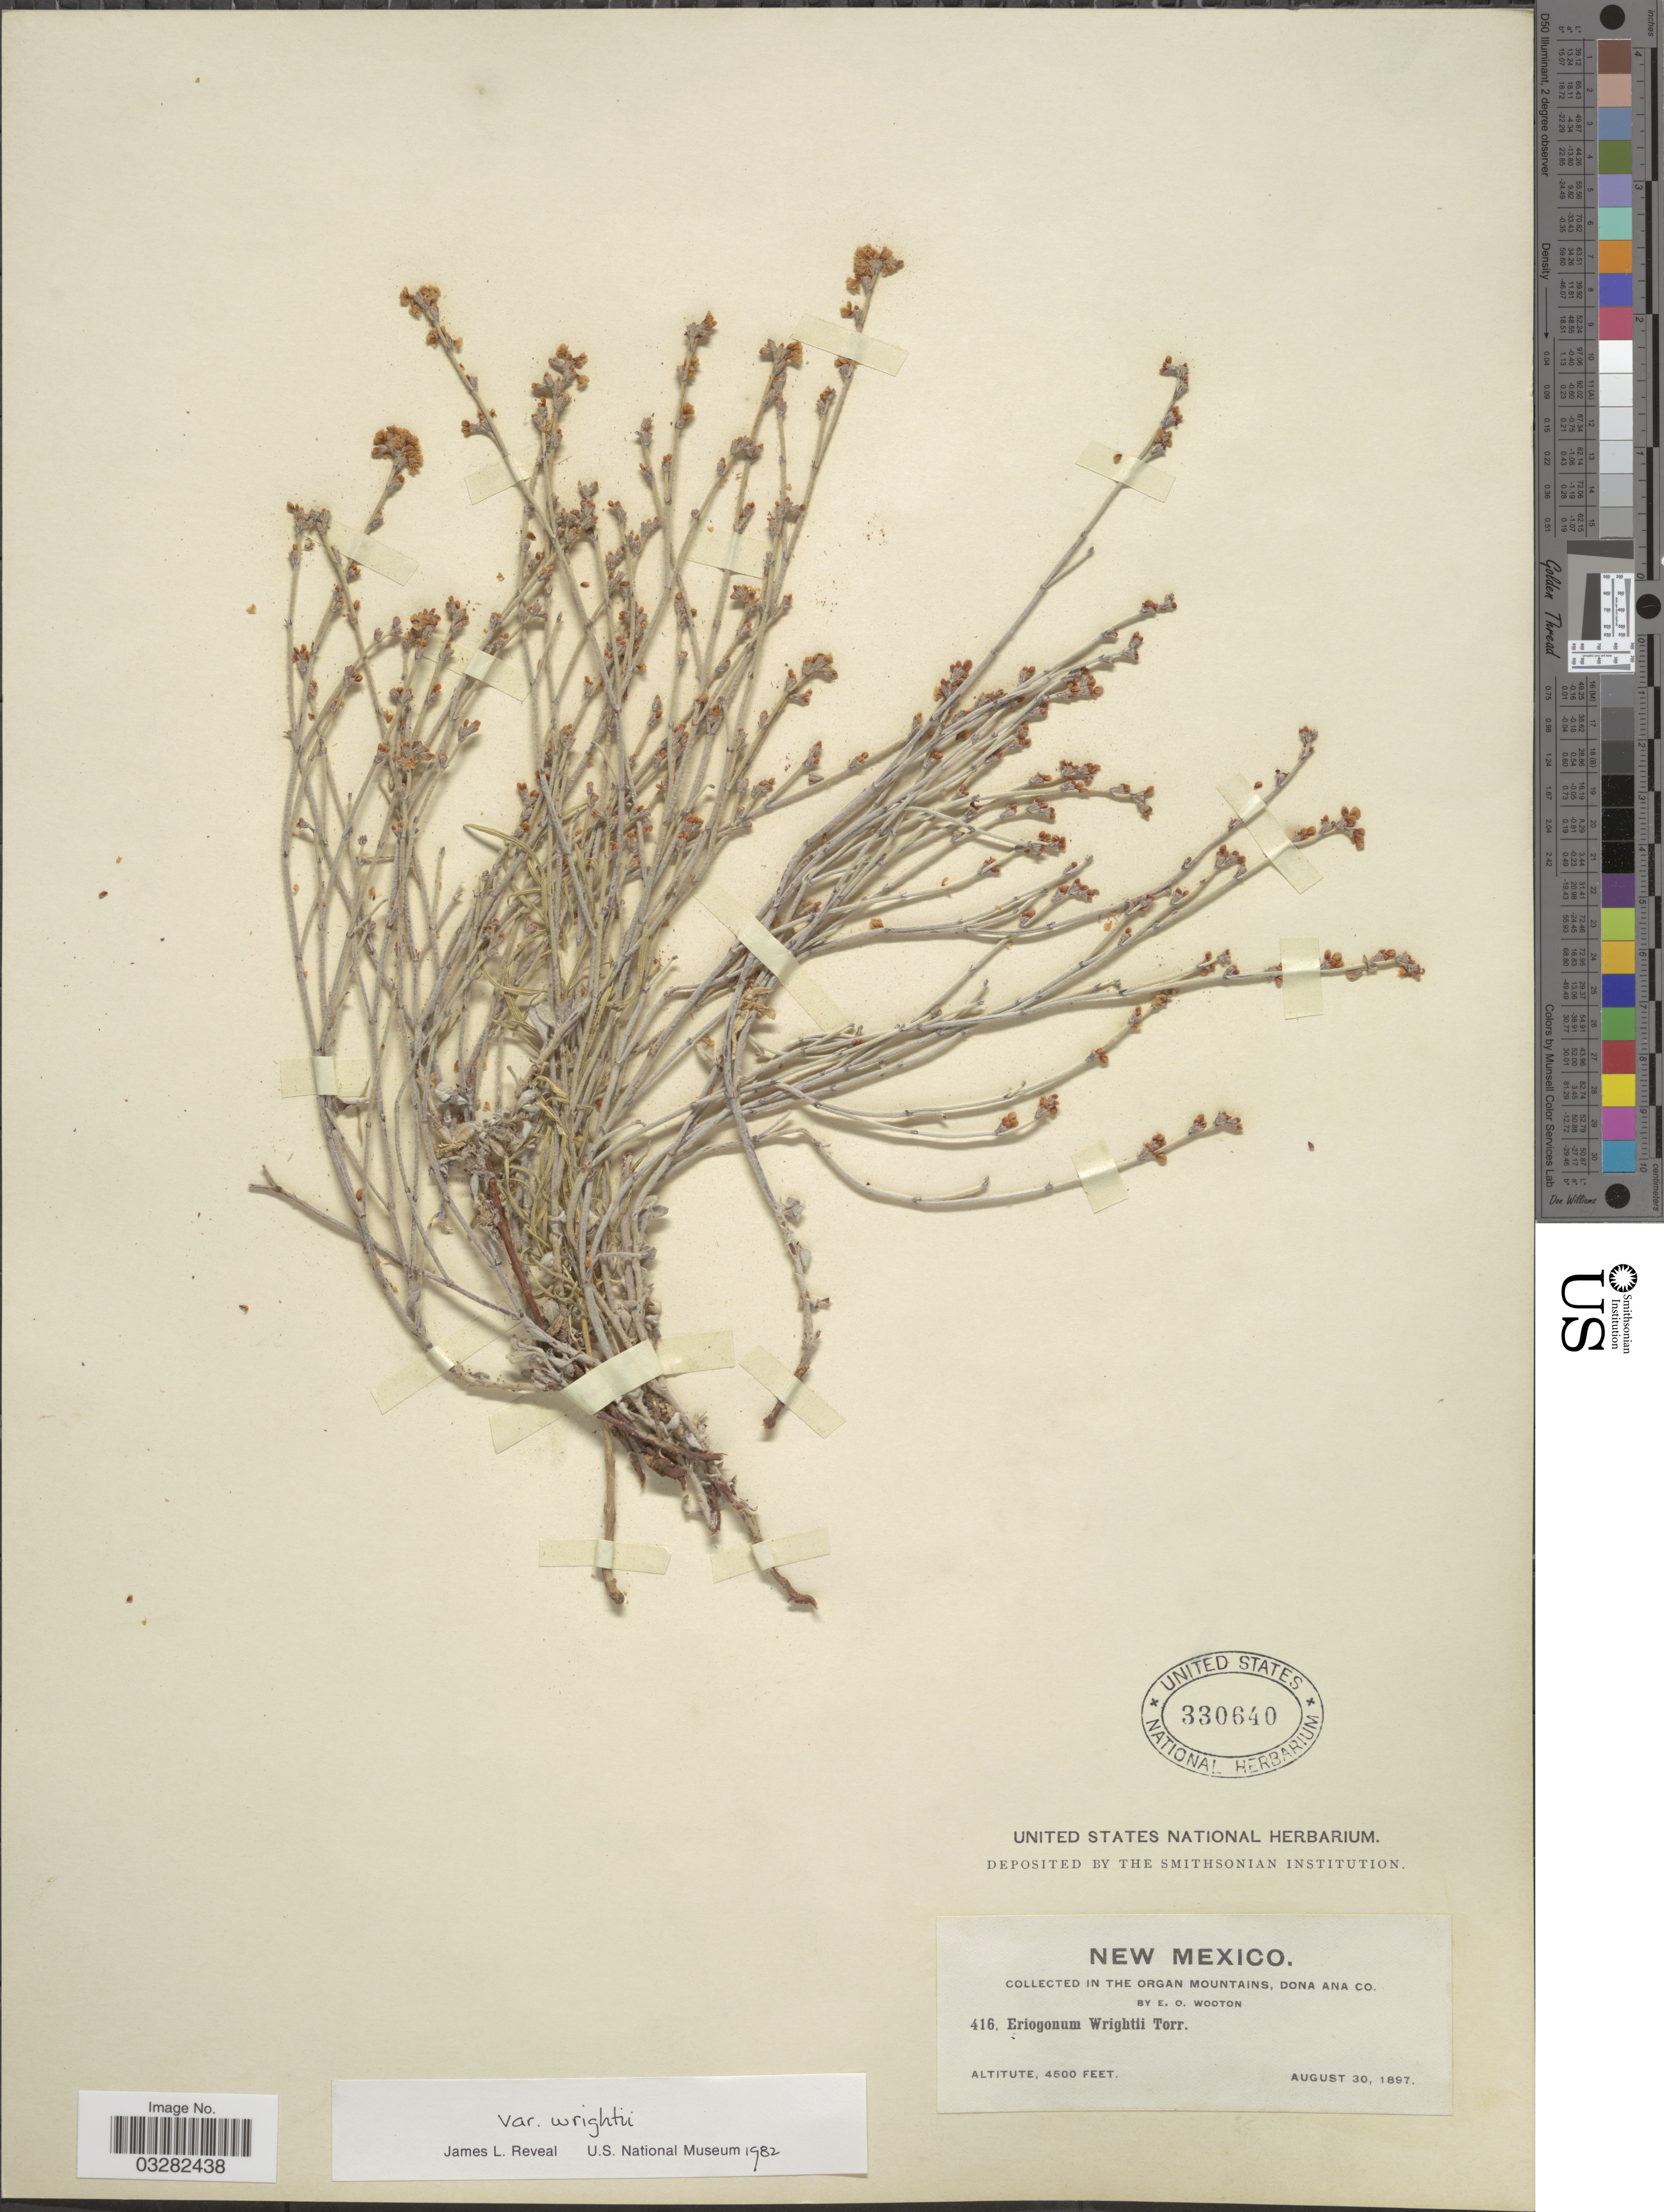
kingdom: Plantae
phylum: Tracheophyta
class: Magnoliopsida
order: Caryophyllales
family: Polygonaceae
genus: Eriogonum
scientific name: Eriogonum wrightii var. wrightii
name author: Torr. ex Benth.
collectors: E. O. Wooton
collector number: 416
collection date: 1897-08-30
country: United States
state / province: New Mexico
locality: In the Organ Mountains, Dona Ana County.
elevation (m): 1372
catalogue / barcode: US 330640